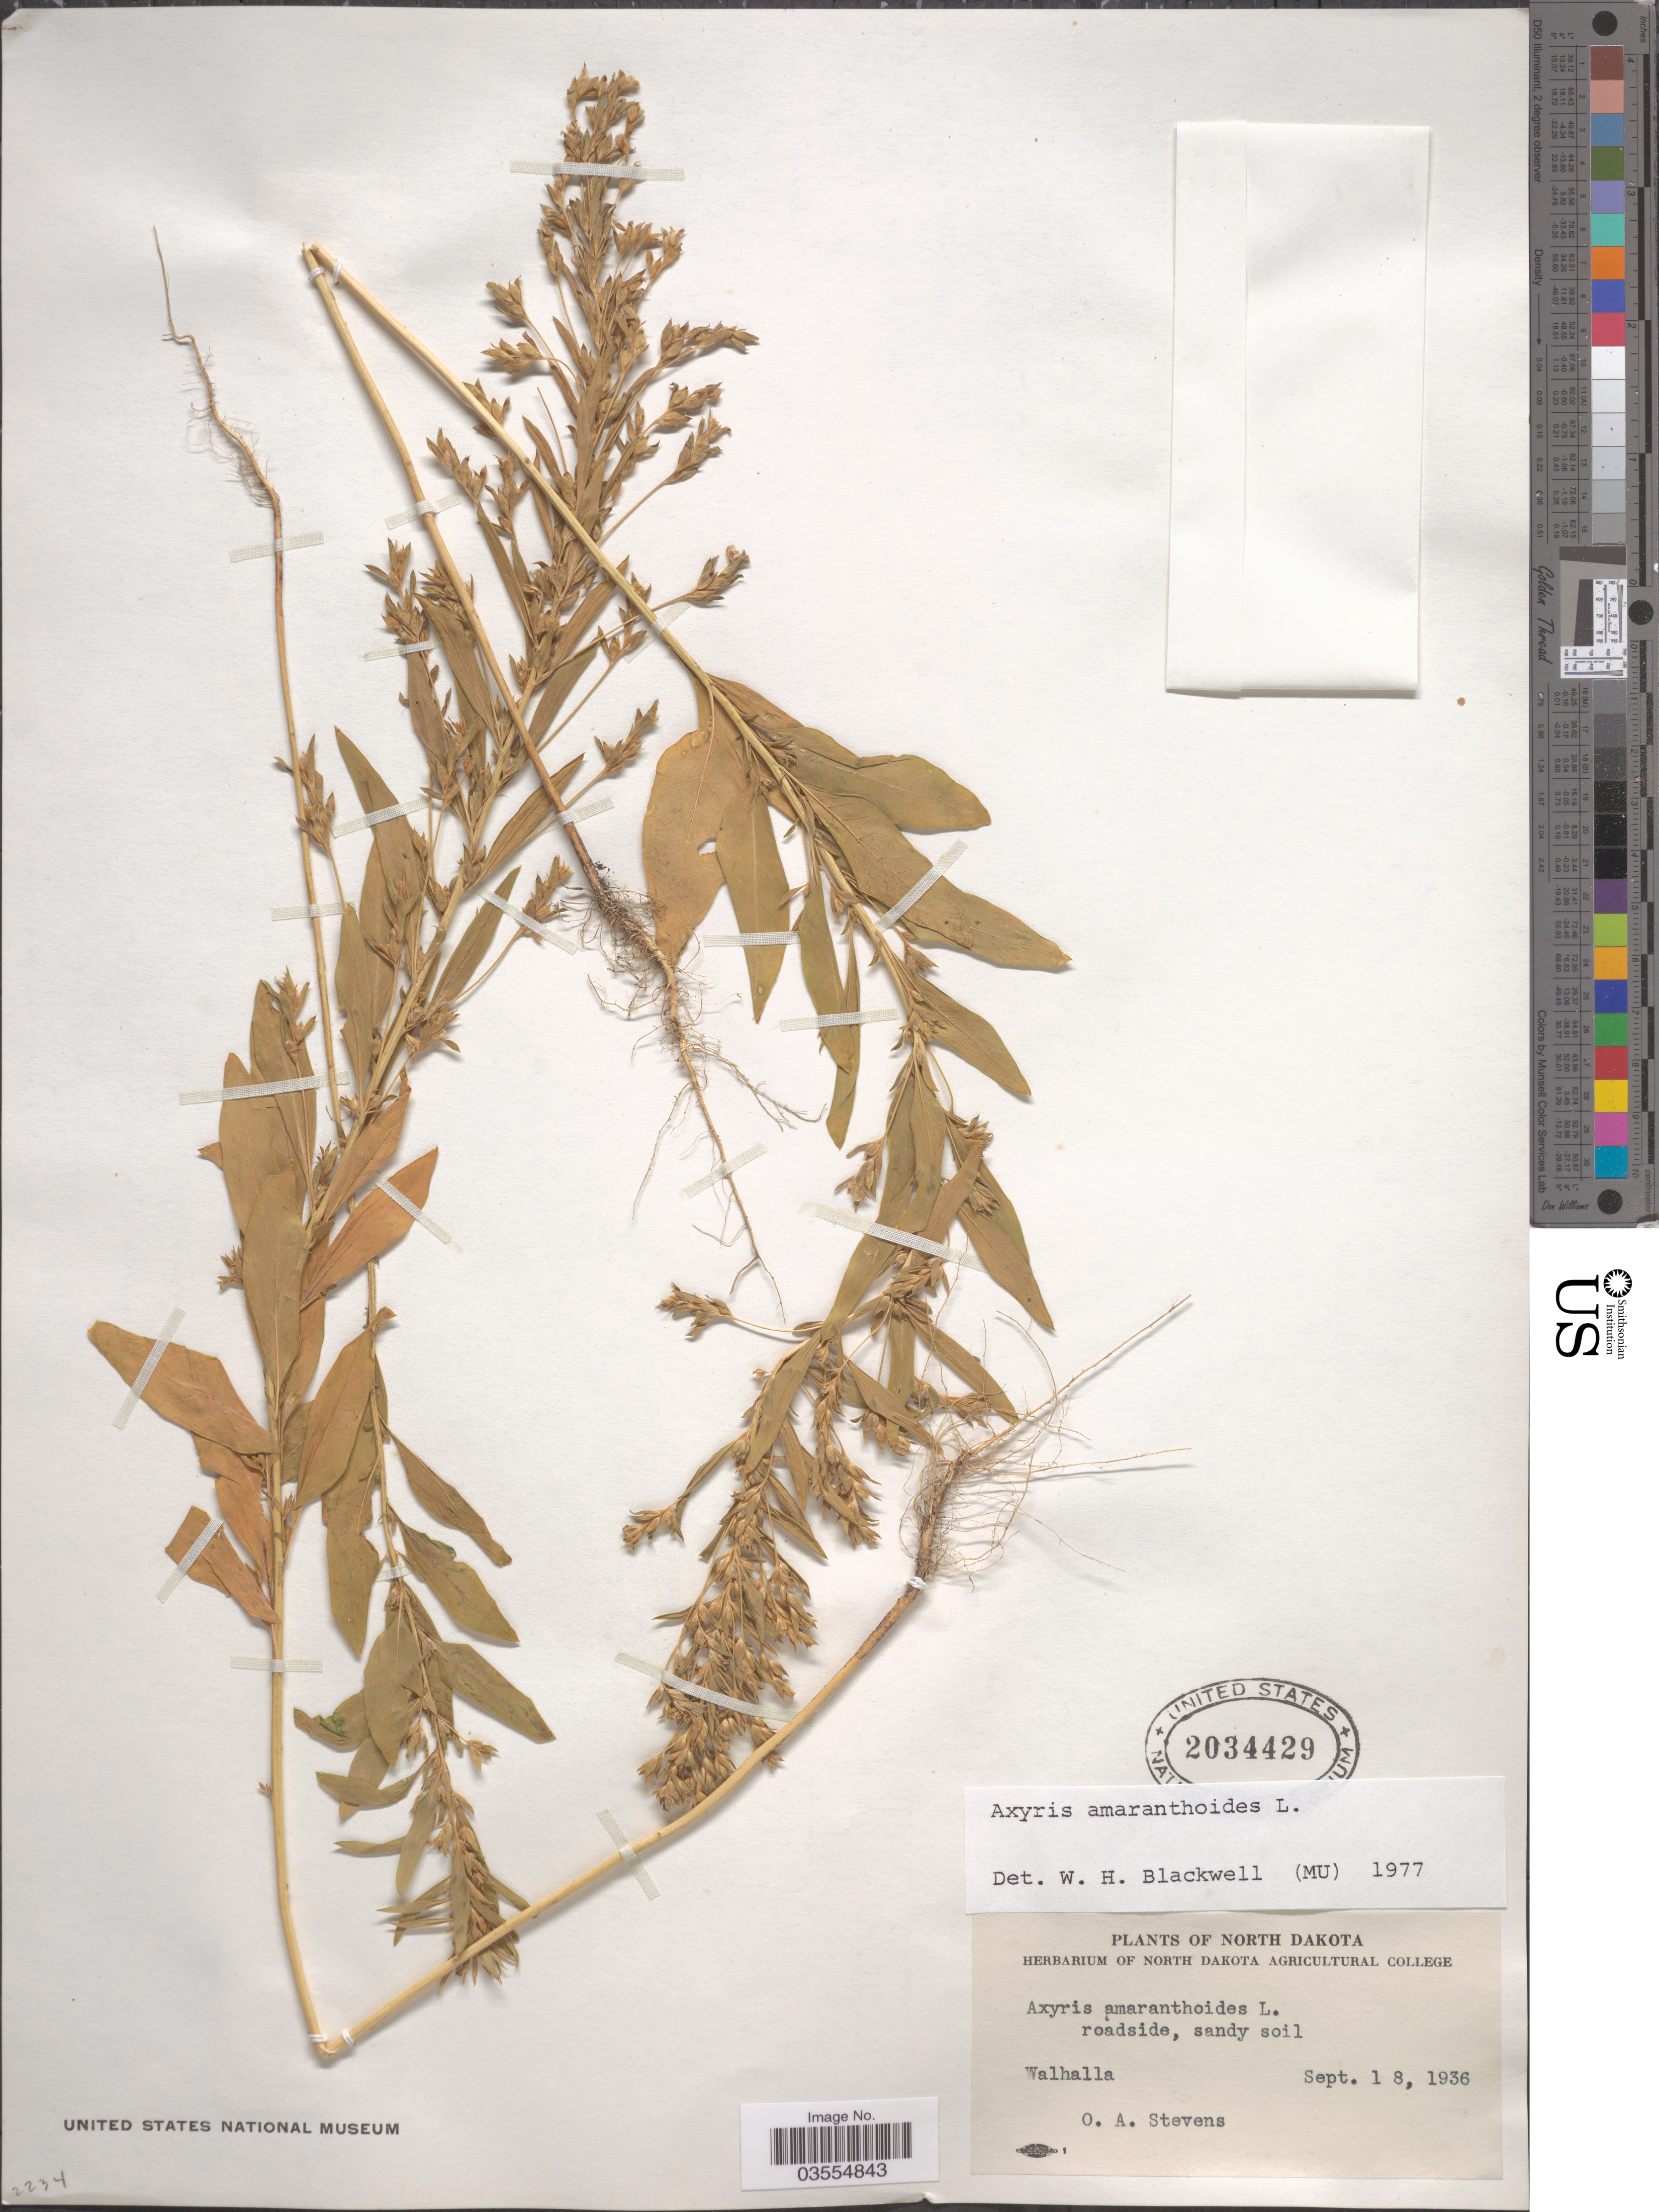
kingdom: Plantae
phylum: Tracheophyta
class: Magnoliopsida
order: Caryophyllales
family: Amaranthaceae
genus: Axyris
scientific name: Axyris amaranthoides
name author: L.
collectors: O. A. Stevens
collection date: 1936-09-18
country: United States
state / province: North Dakota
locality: Walhalla.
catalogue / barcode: US 2034429